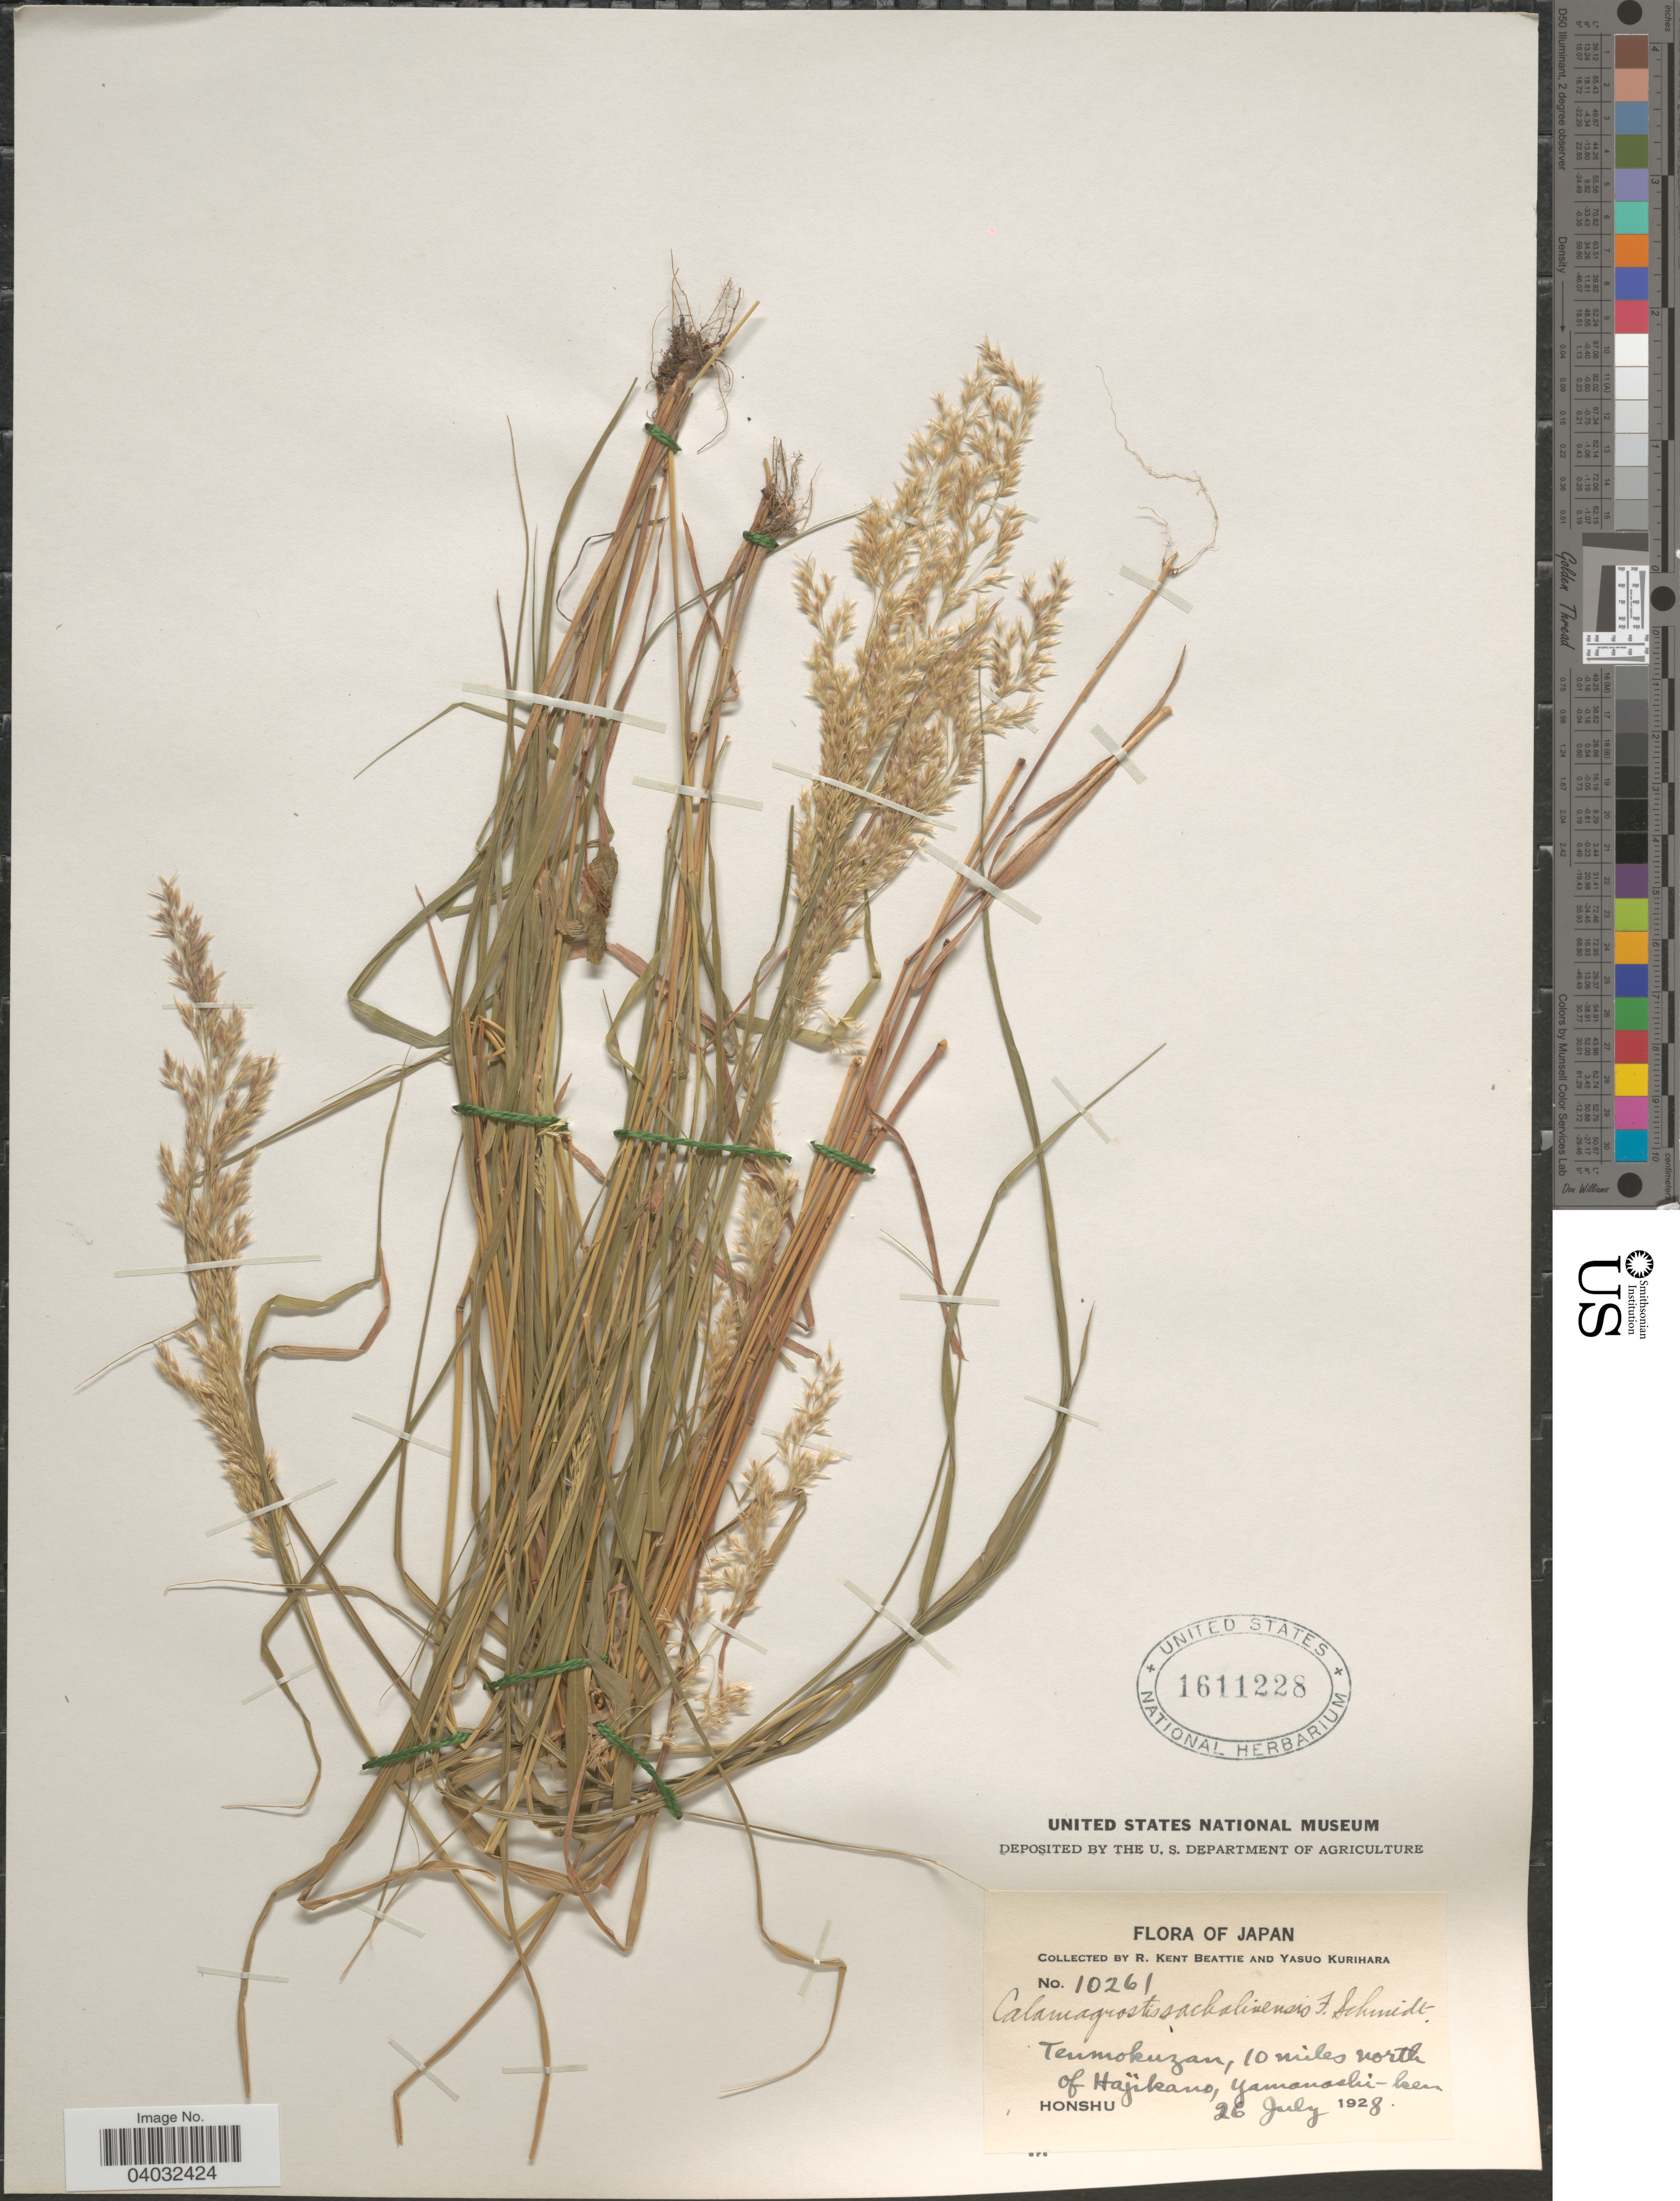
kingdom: Plantae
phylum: Tracheophyta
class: Liliopsida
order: Poales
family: Poaceae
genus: Calamagrostis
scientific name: Calamagrostis sachalinensis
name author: F. Schmidt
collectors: R. K. Beattie & Y. Kurihara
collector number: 10261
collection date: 1928-07-26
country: Japan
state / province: Yamanasi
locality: Tenmokuzan, 10 miles north of Hajikano, Yamanashi-ken. Honshu.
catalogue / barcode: US 1611228